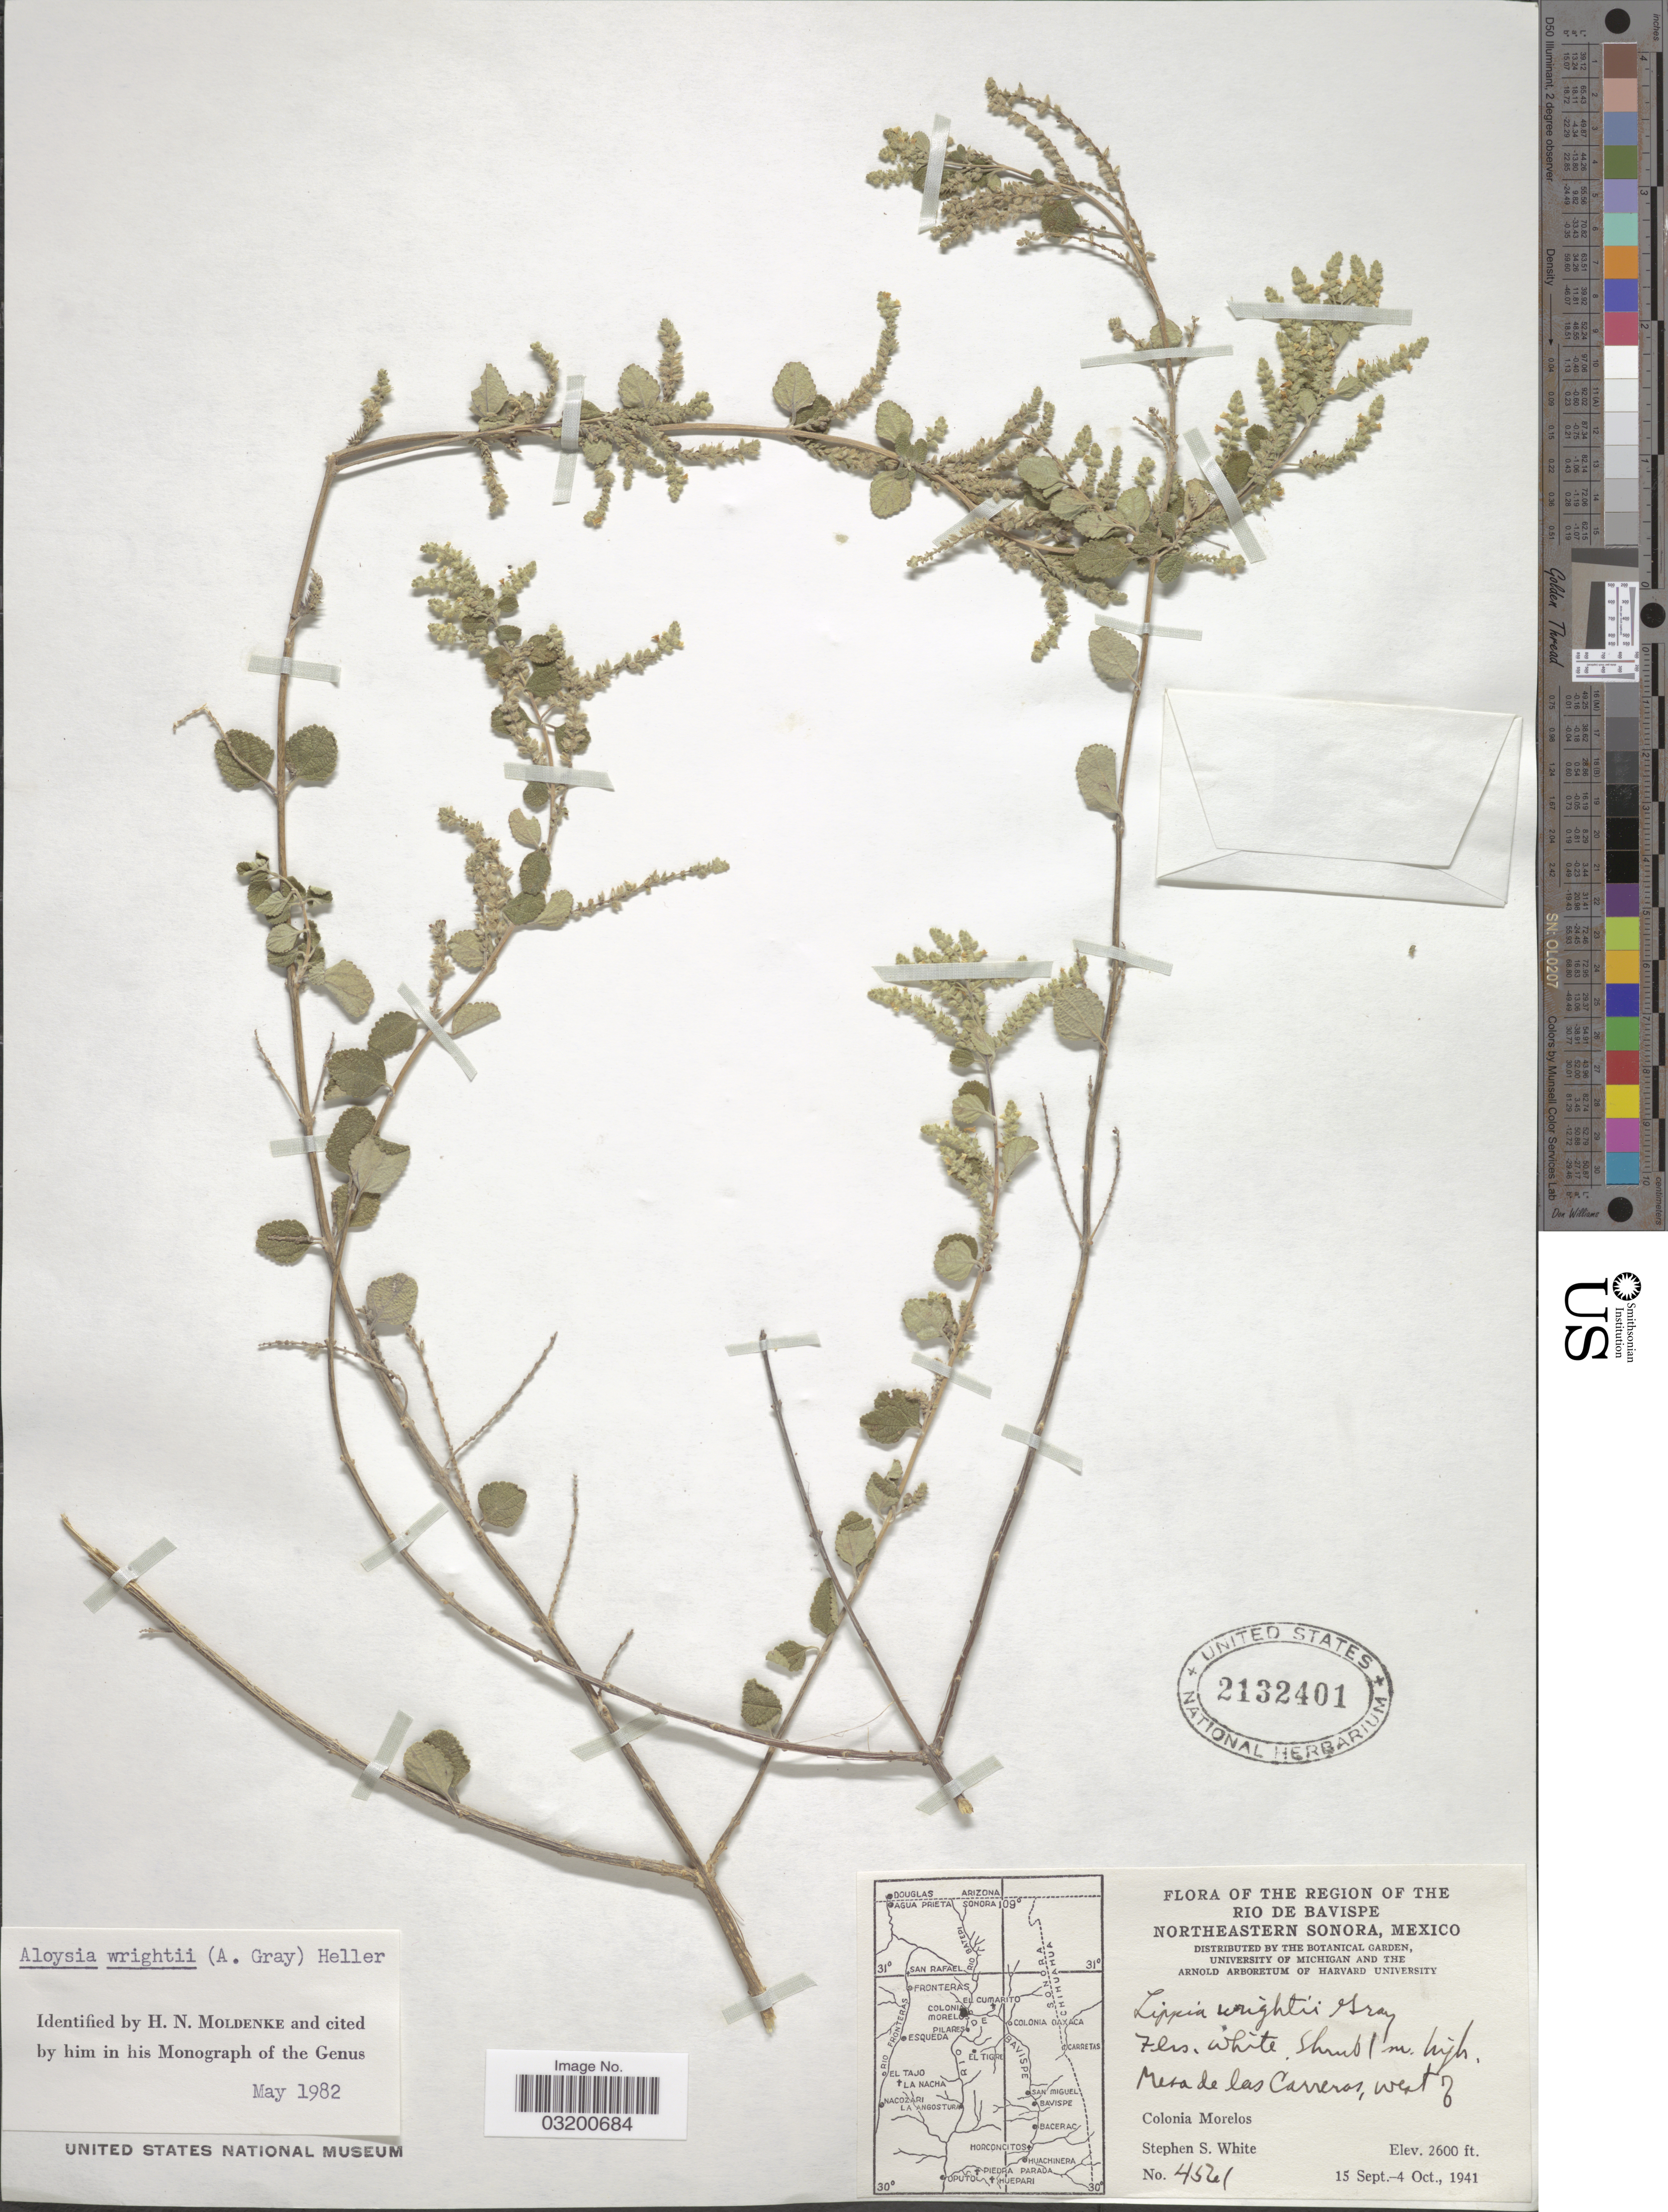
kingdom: Plantae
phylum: Tracheophyta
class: Magnoliopsida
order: Lamiales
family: Verbenaceae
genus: Aloysia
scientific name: Aloysia wrightii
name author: A. Heller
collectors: S. S. White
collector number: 4561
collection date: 1941-09-15/1941-10-04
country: Mexico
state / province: Sonora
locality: The Region of the Rio de Bavispe. Northeastern Sonora. Mesa de las Carreras, west of Colonia Morelos.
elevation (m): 792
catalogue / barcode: US 2132401